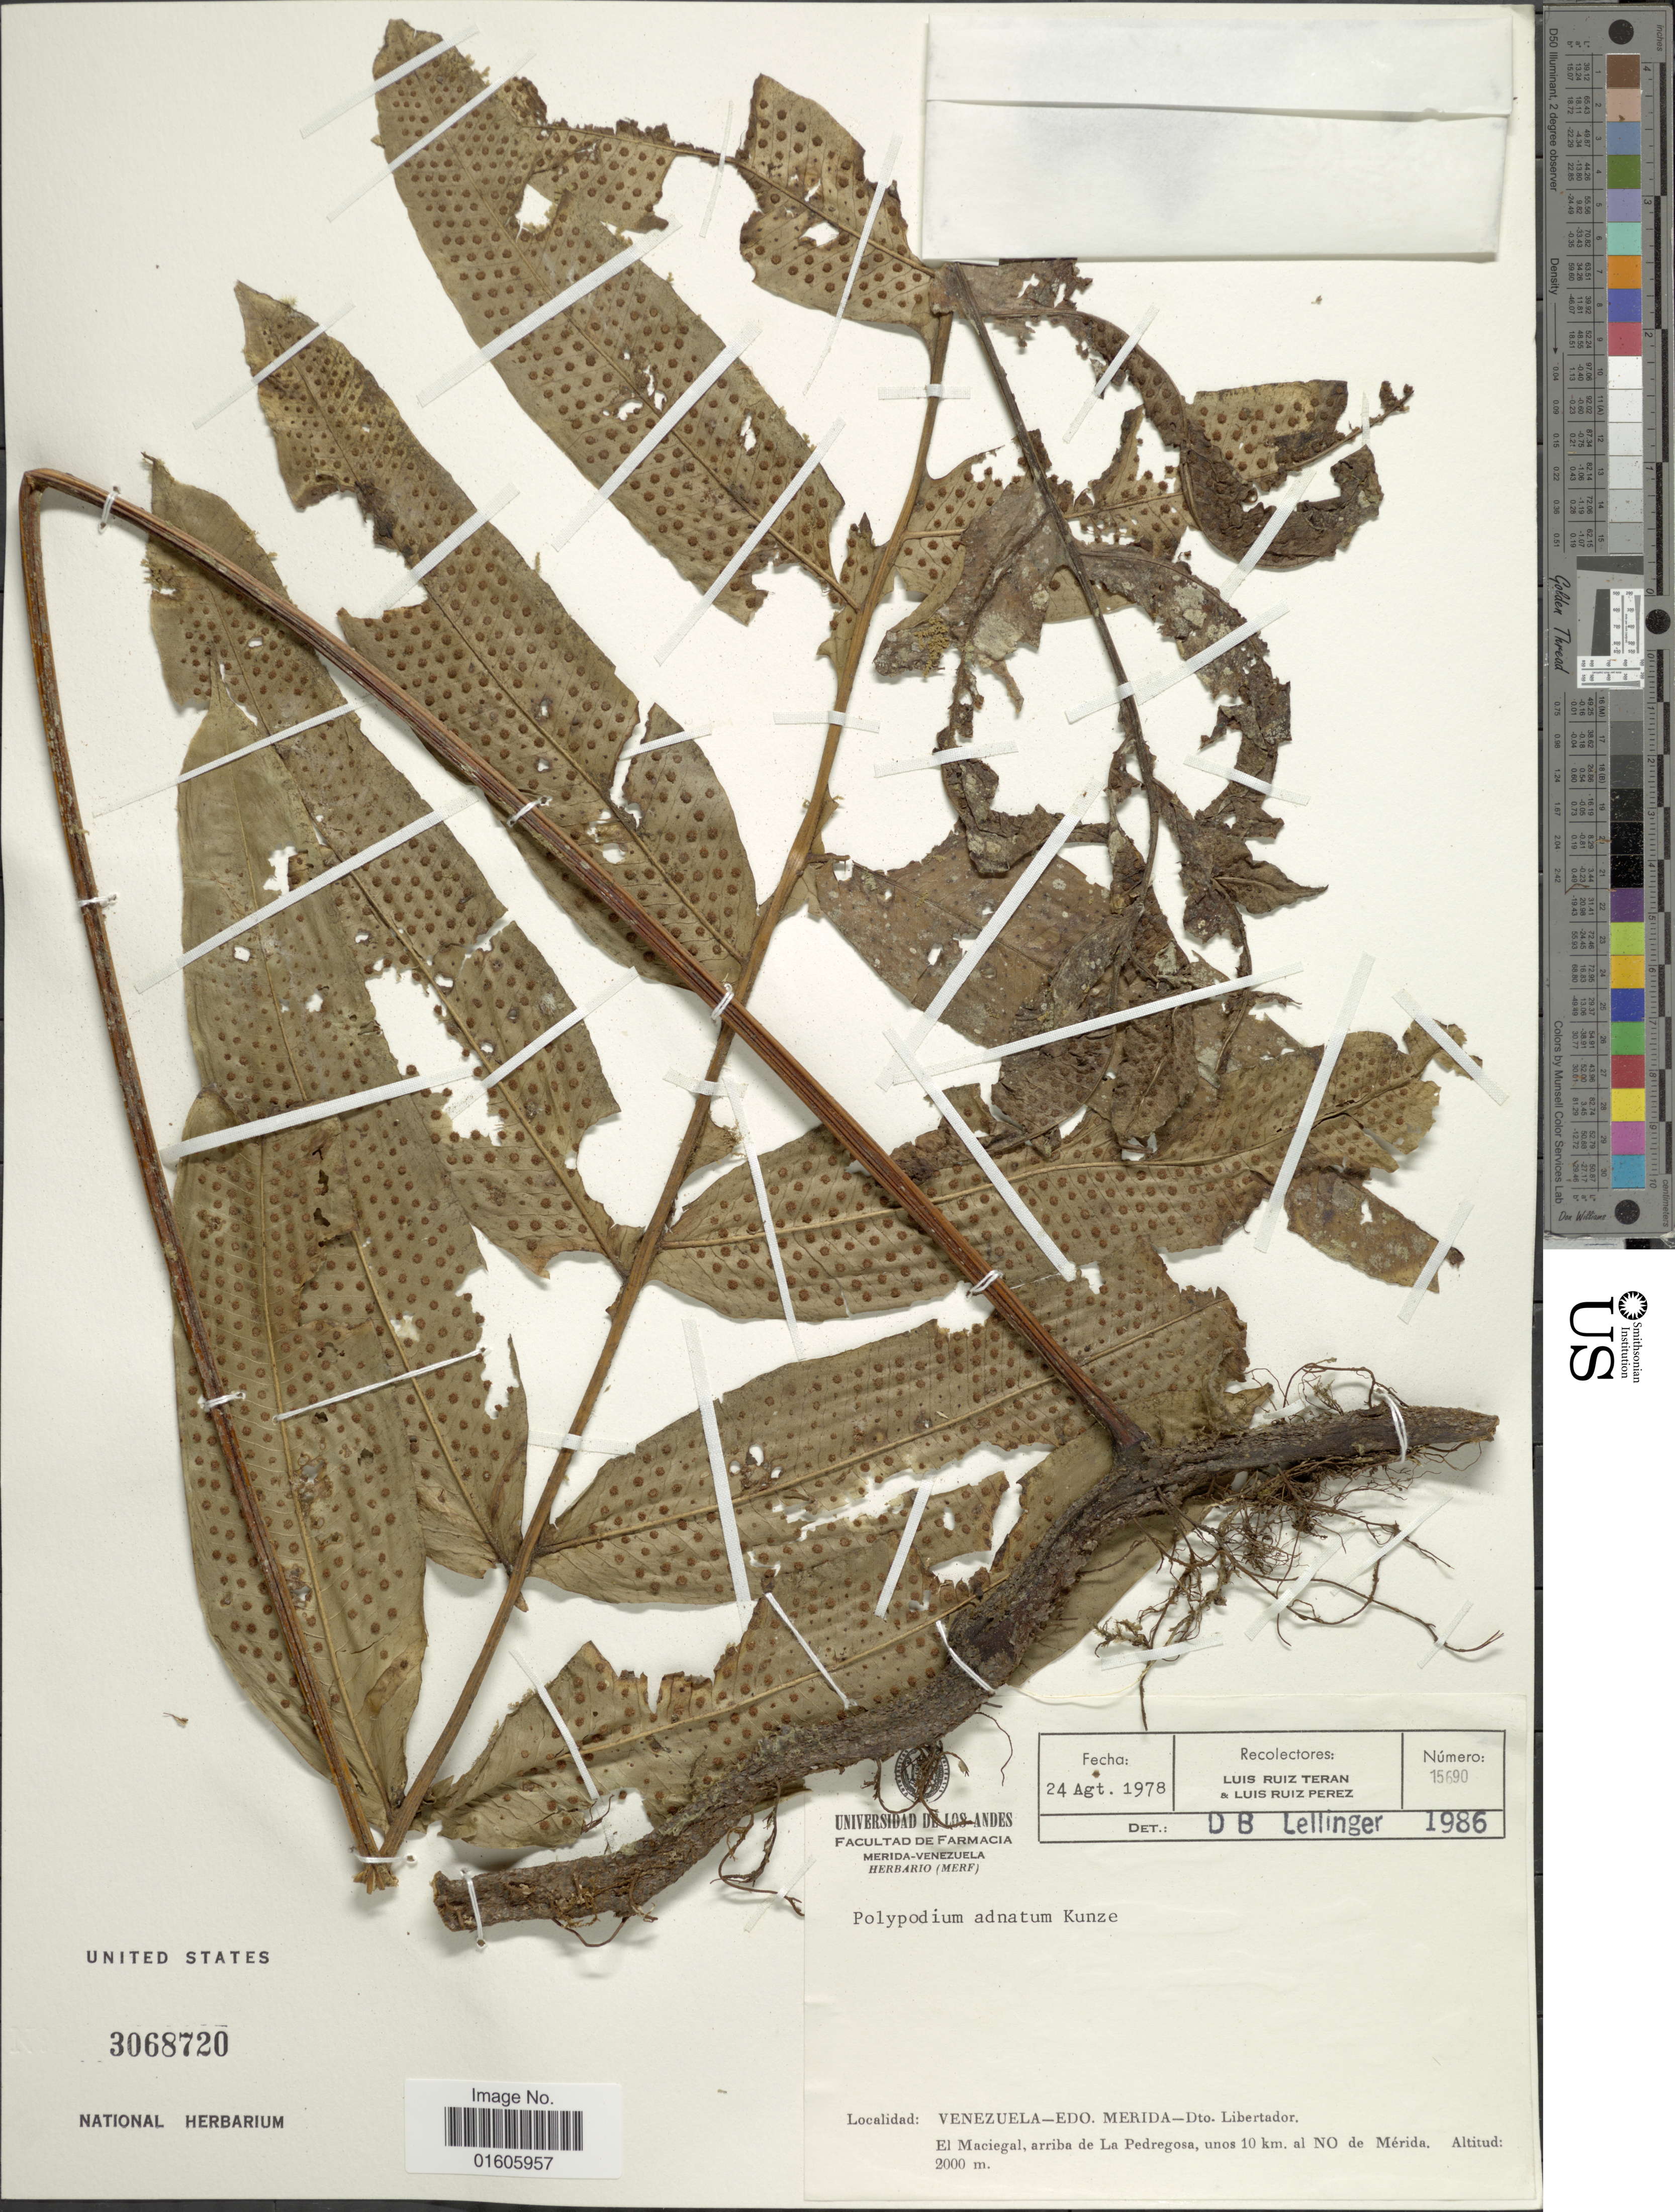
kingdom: Plantae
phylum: Tracheophyta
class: Polypodiopsida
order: Polypodiales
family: Polypodiaceae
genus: Serpocaulon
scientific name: Serpocaulon adnatum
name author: (Kunze ex Klotzsch) A.R. Sm.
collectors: L. Teran & L. Ruiz-Perez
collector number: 15690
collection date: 1978-08-24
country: Venezuela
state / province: Mérida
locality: Venezuela- Edo. Merida- Dto. Libertador. El Maciegal, arriba de La Pedregosa, unos 10 km. al NO de Mérida.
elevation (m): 2000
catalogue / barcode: US 3068720